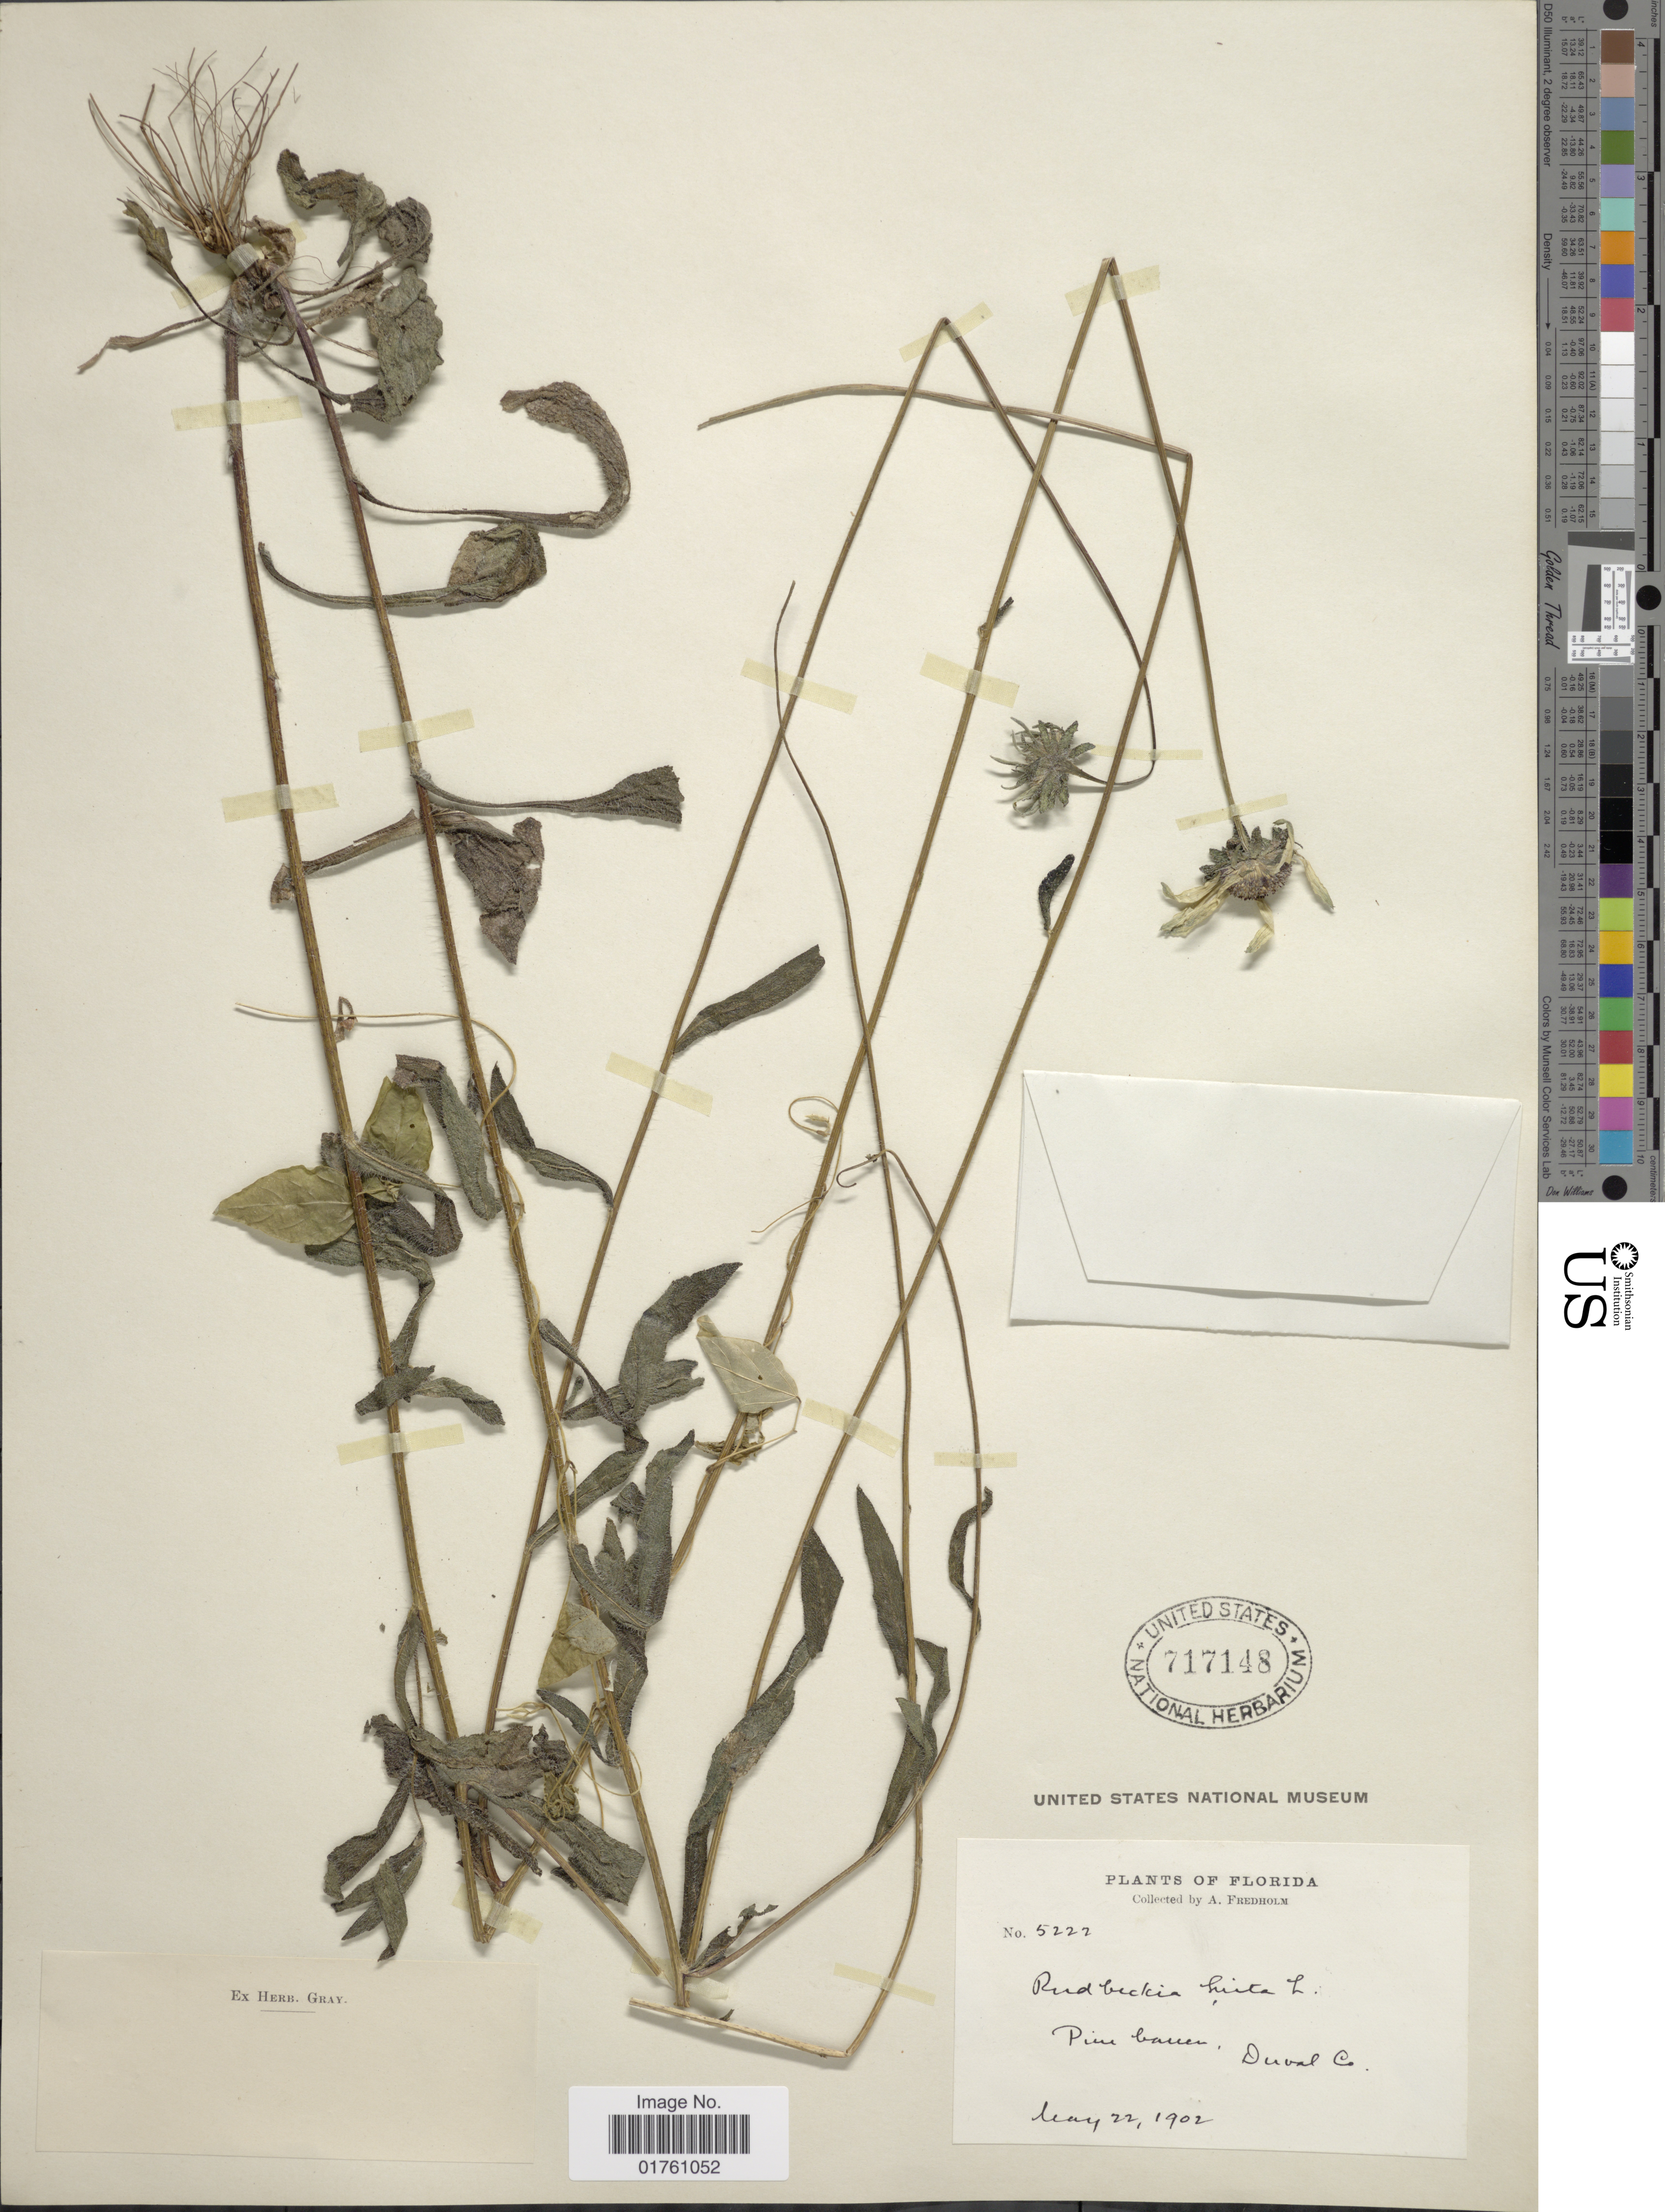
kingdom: Plantae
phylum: Tracheophyta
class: Magnoliopsida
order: Asterales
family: Asteraceae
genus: Rudbeckia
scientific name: Rudbeckia hirta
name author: L.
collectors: A. Fredholm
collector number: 5222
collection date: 1902-05-22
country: United States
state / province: Florida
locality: Pine barren, Duval Co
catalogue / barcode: US 717148